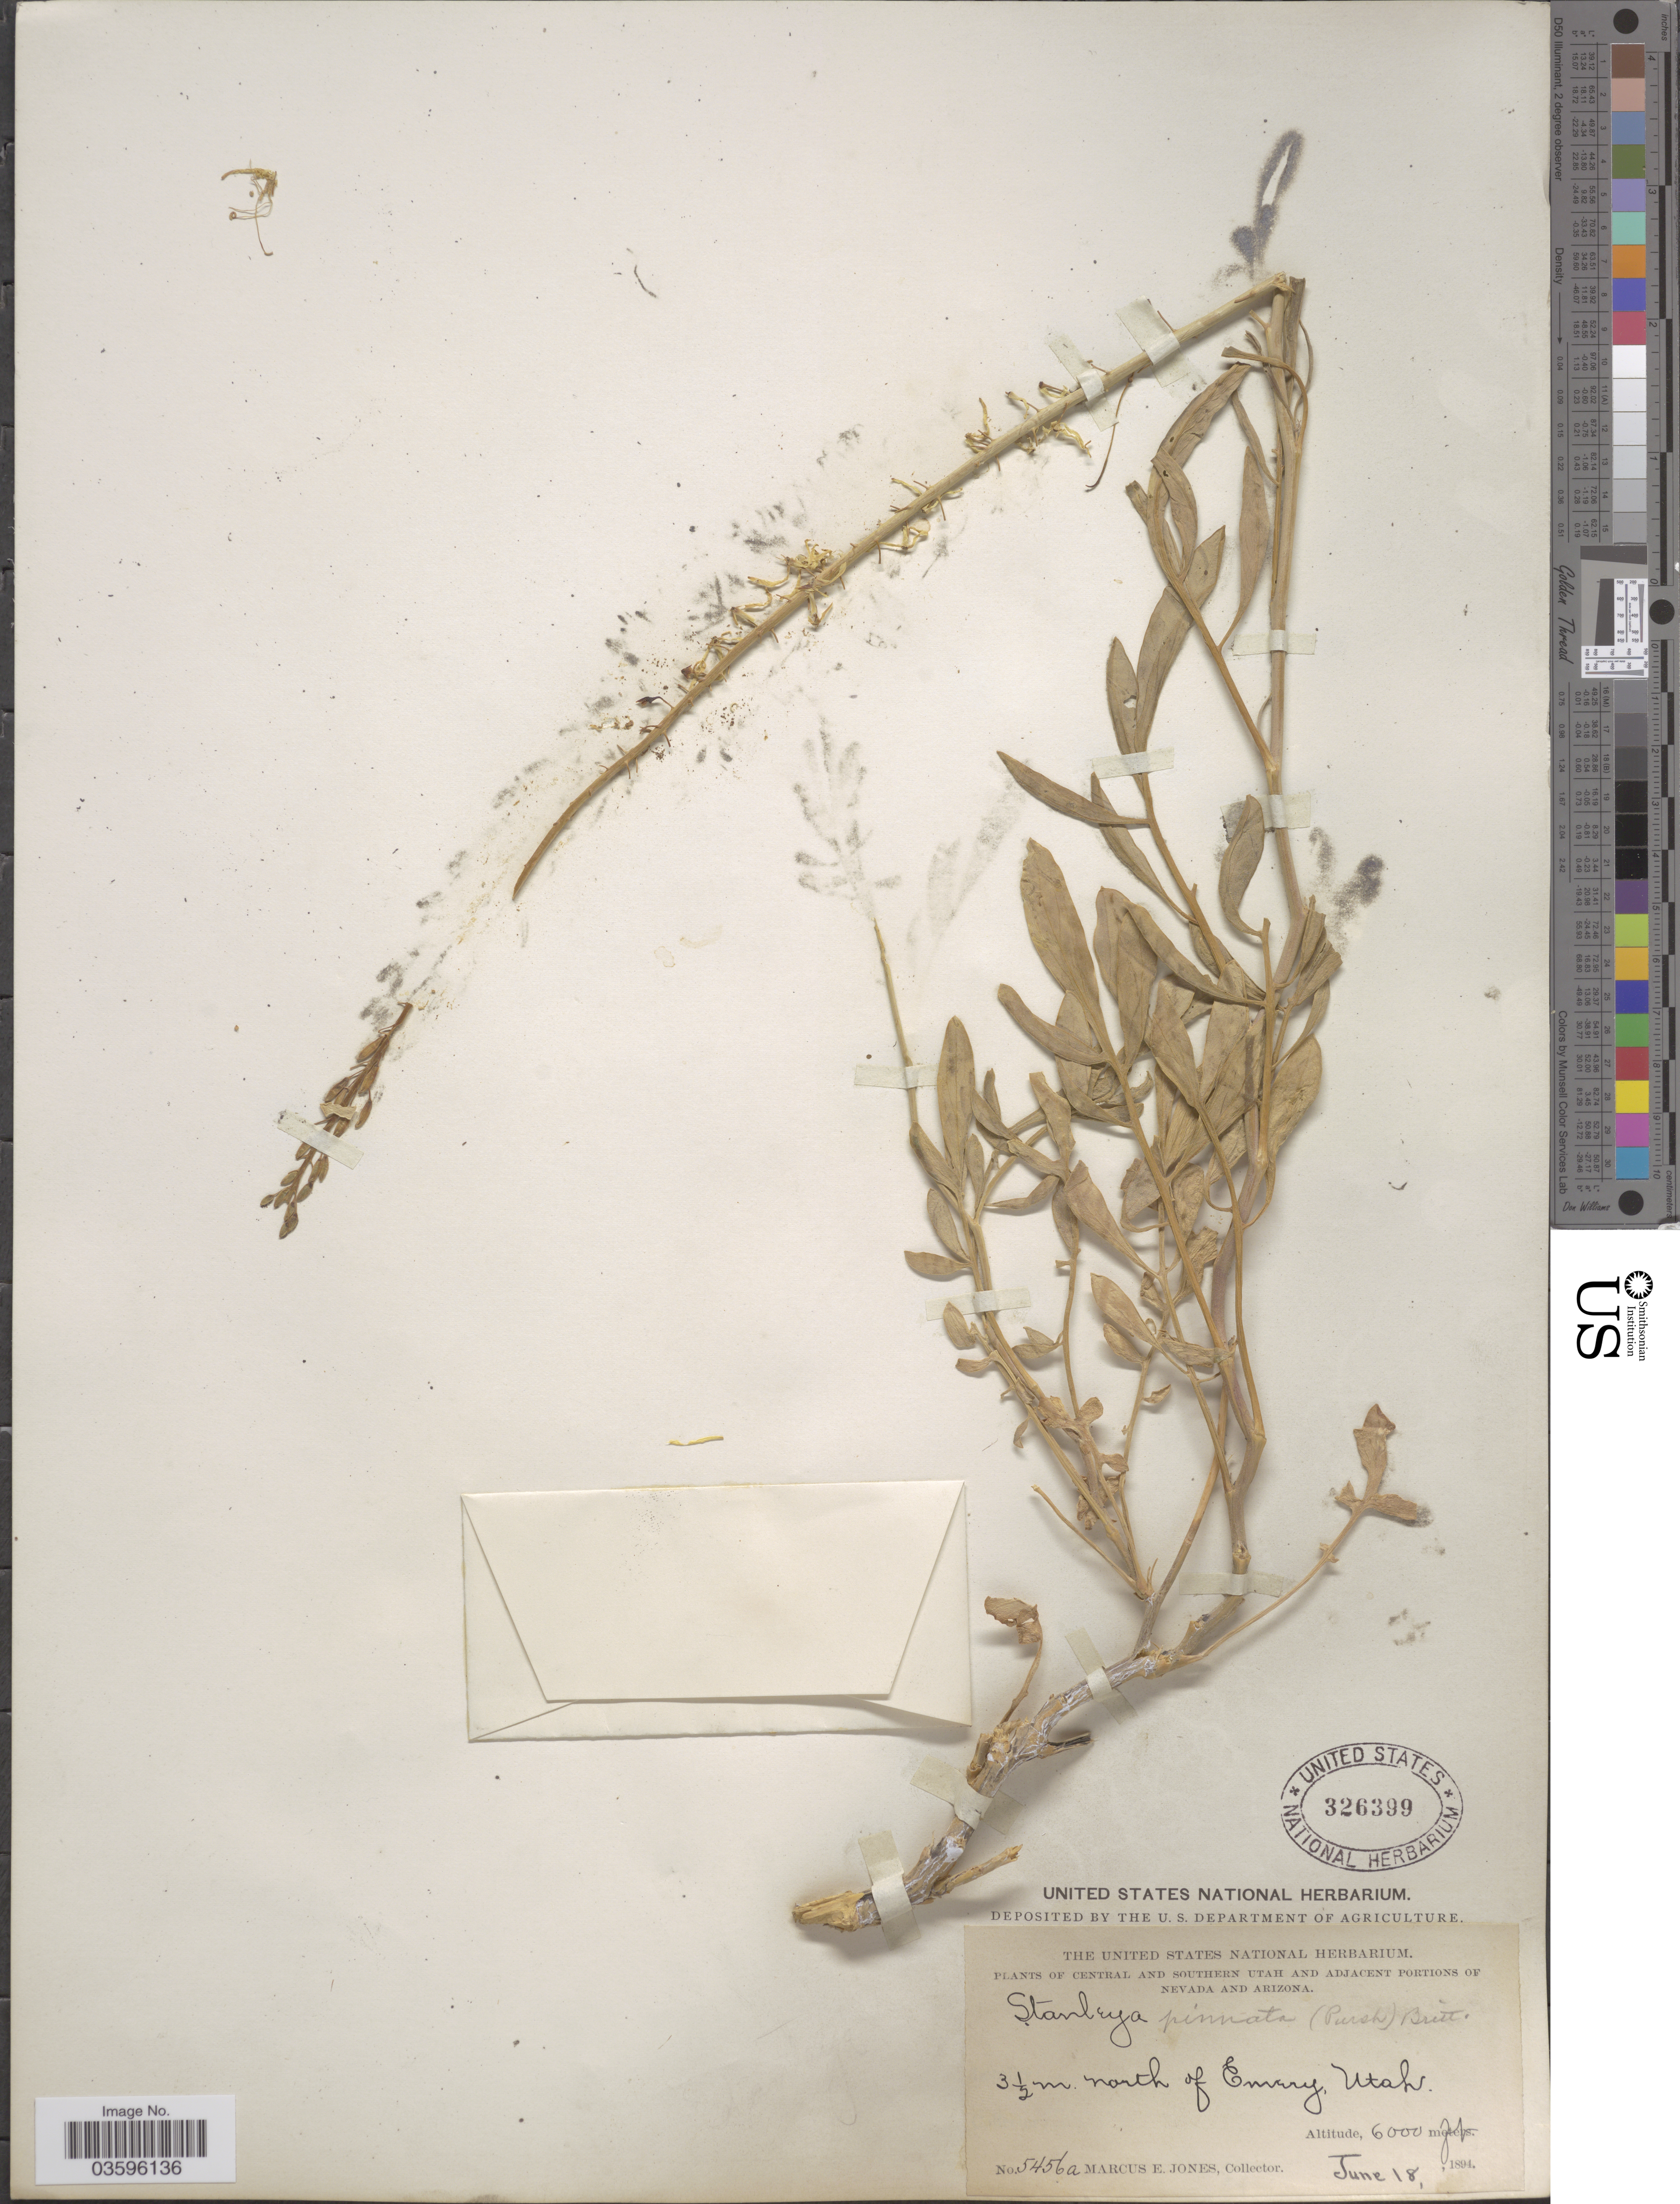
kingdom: Plantae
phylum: Tracheophyta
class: Magnoliopsida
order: Brassicales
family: Brassicaceae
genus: Stanleya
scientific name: Stanleya pinnata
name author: (Pursh) Britton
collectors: M. E. Jones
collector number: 5456a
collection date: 1894-06-18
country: United States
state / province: Utah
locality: Central and Southern Utah. 3½ m. north of Emery.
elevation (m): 1829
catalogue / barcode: US 326399